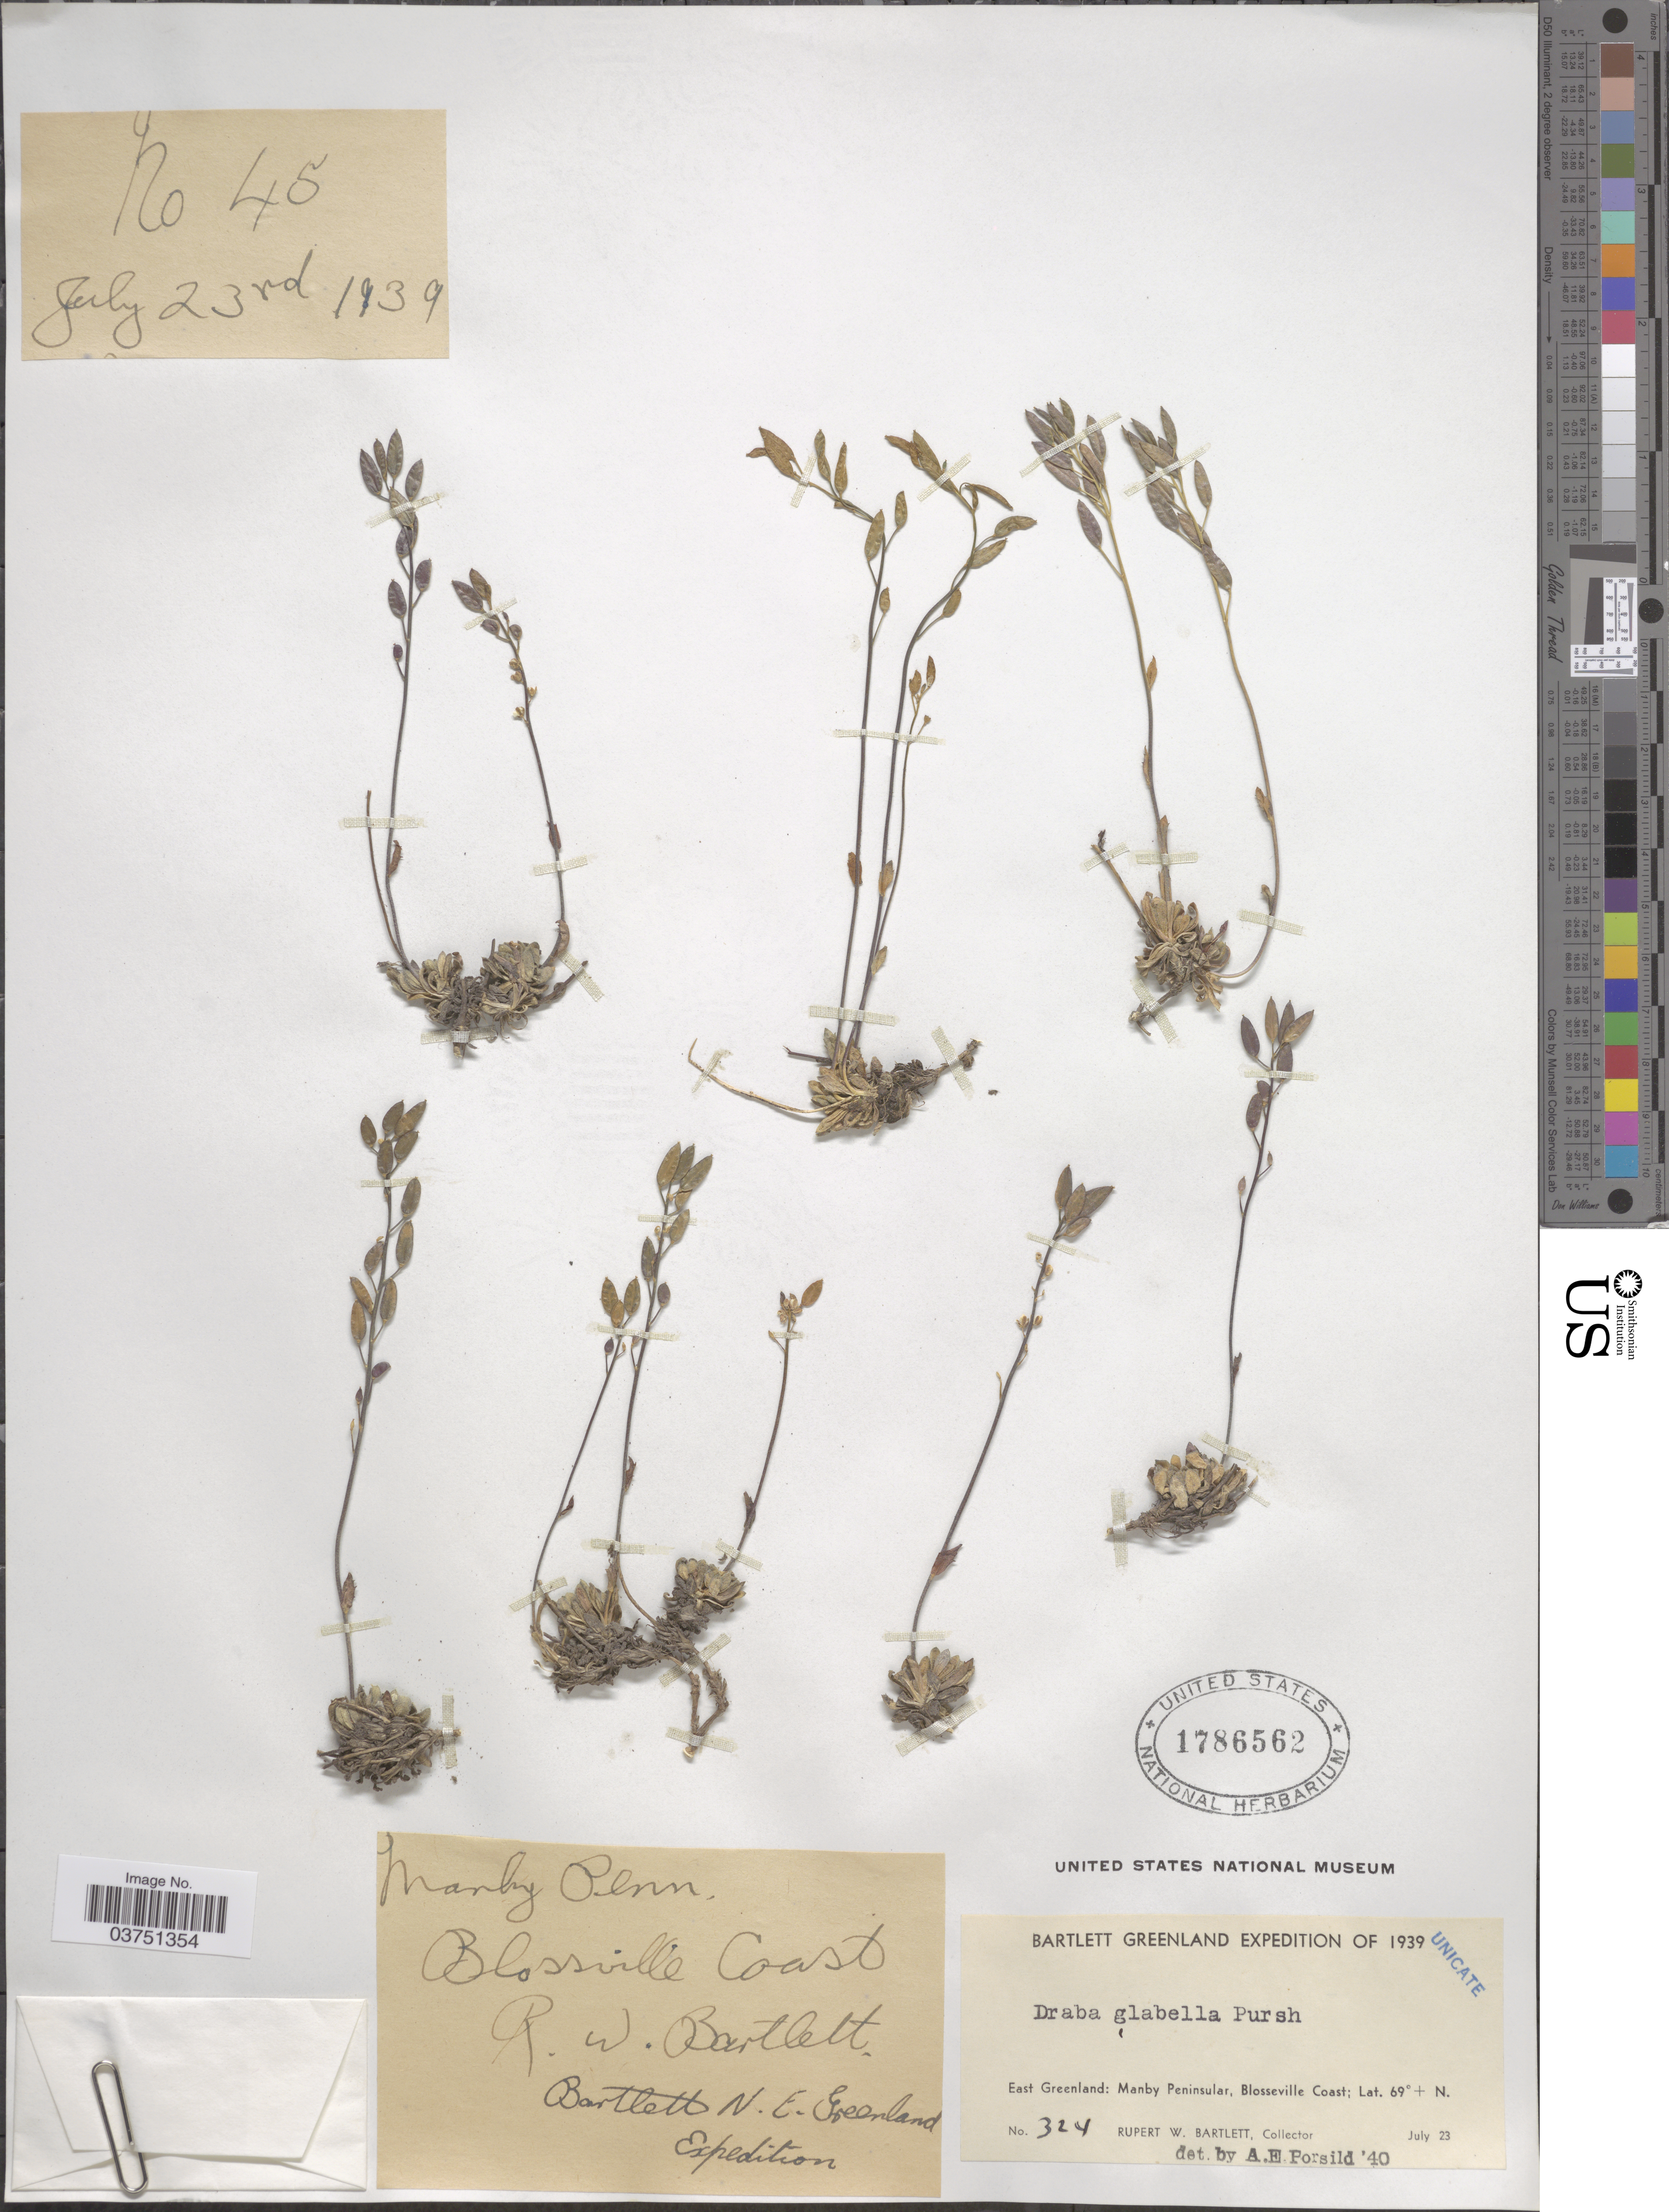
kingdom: Plantae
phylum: Tracheophyta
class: Magnoliopsida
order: Brassicales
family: Brassicaceae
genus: Draba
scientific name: Draba glabella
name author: Pursh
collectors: R. W. Bartlett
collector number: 324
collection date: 1939-07-23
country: Greenland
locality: East Greenland: Manby Peninsular, Blosseville Coast.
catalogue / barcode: US 1786562